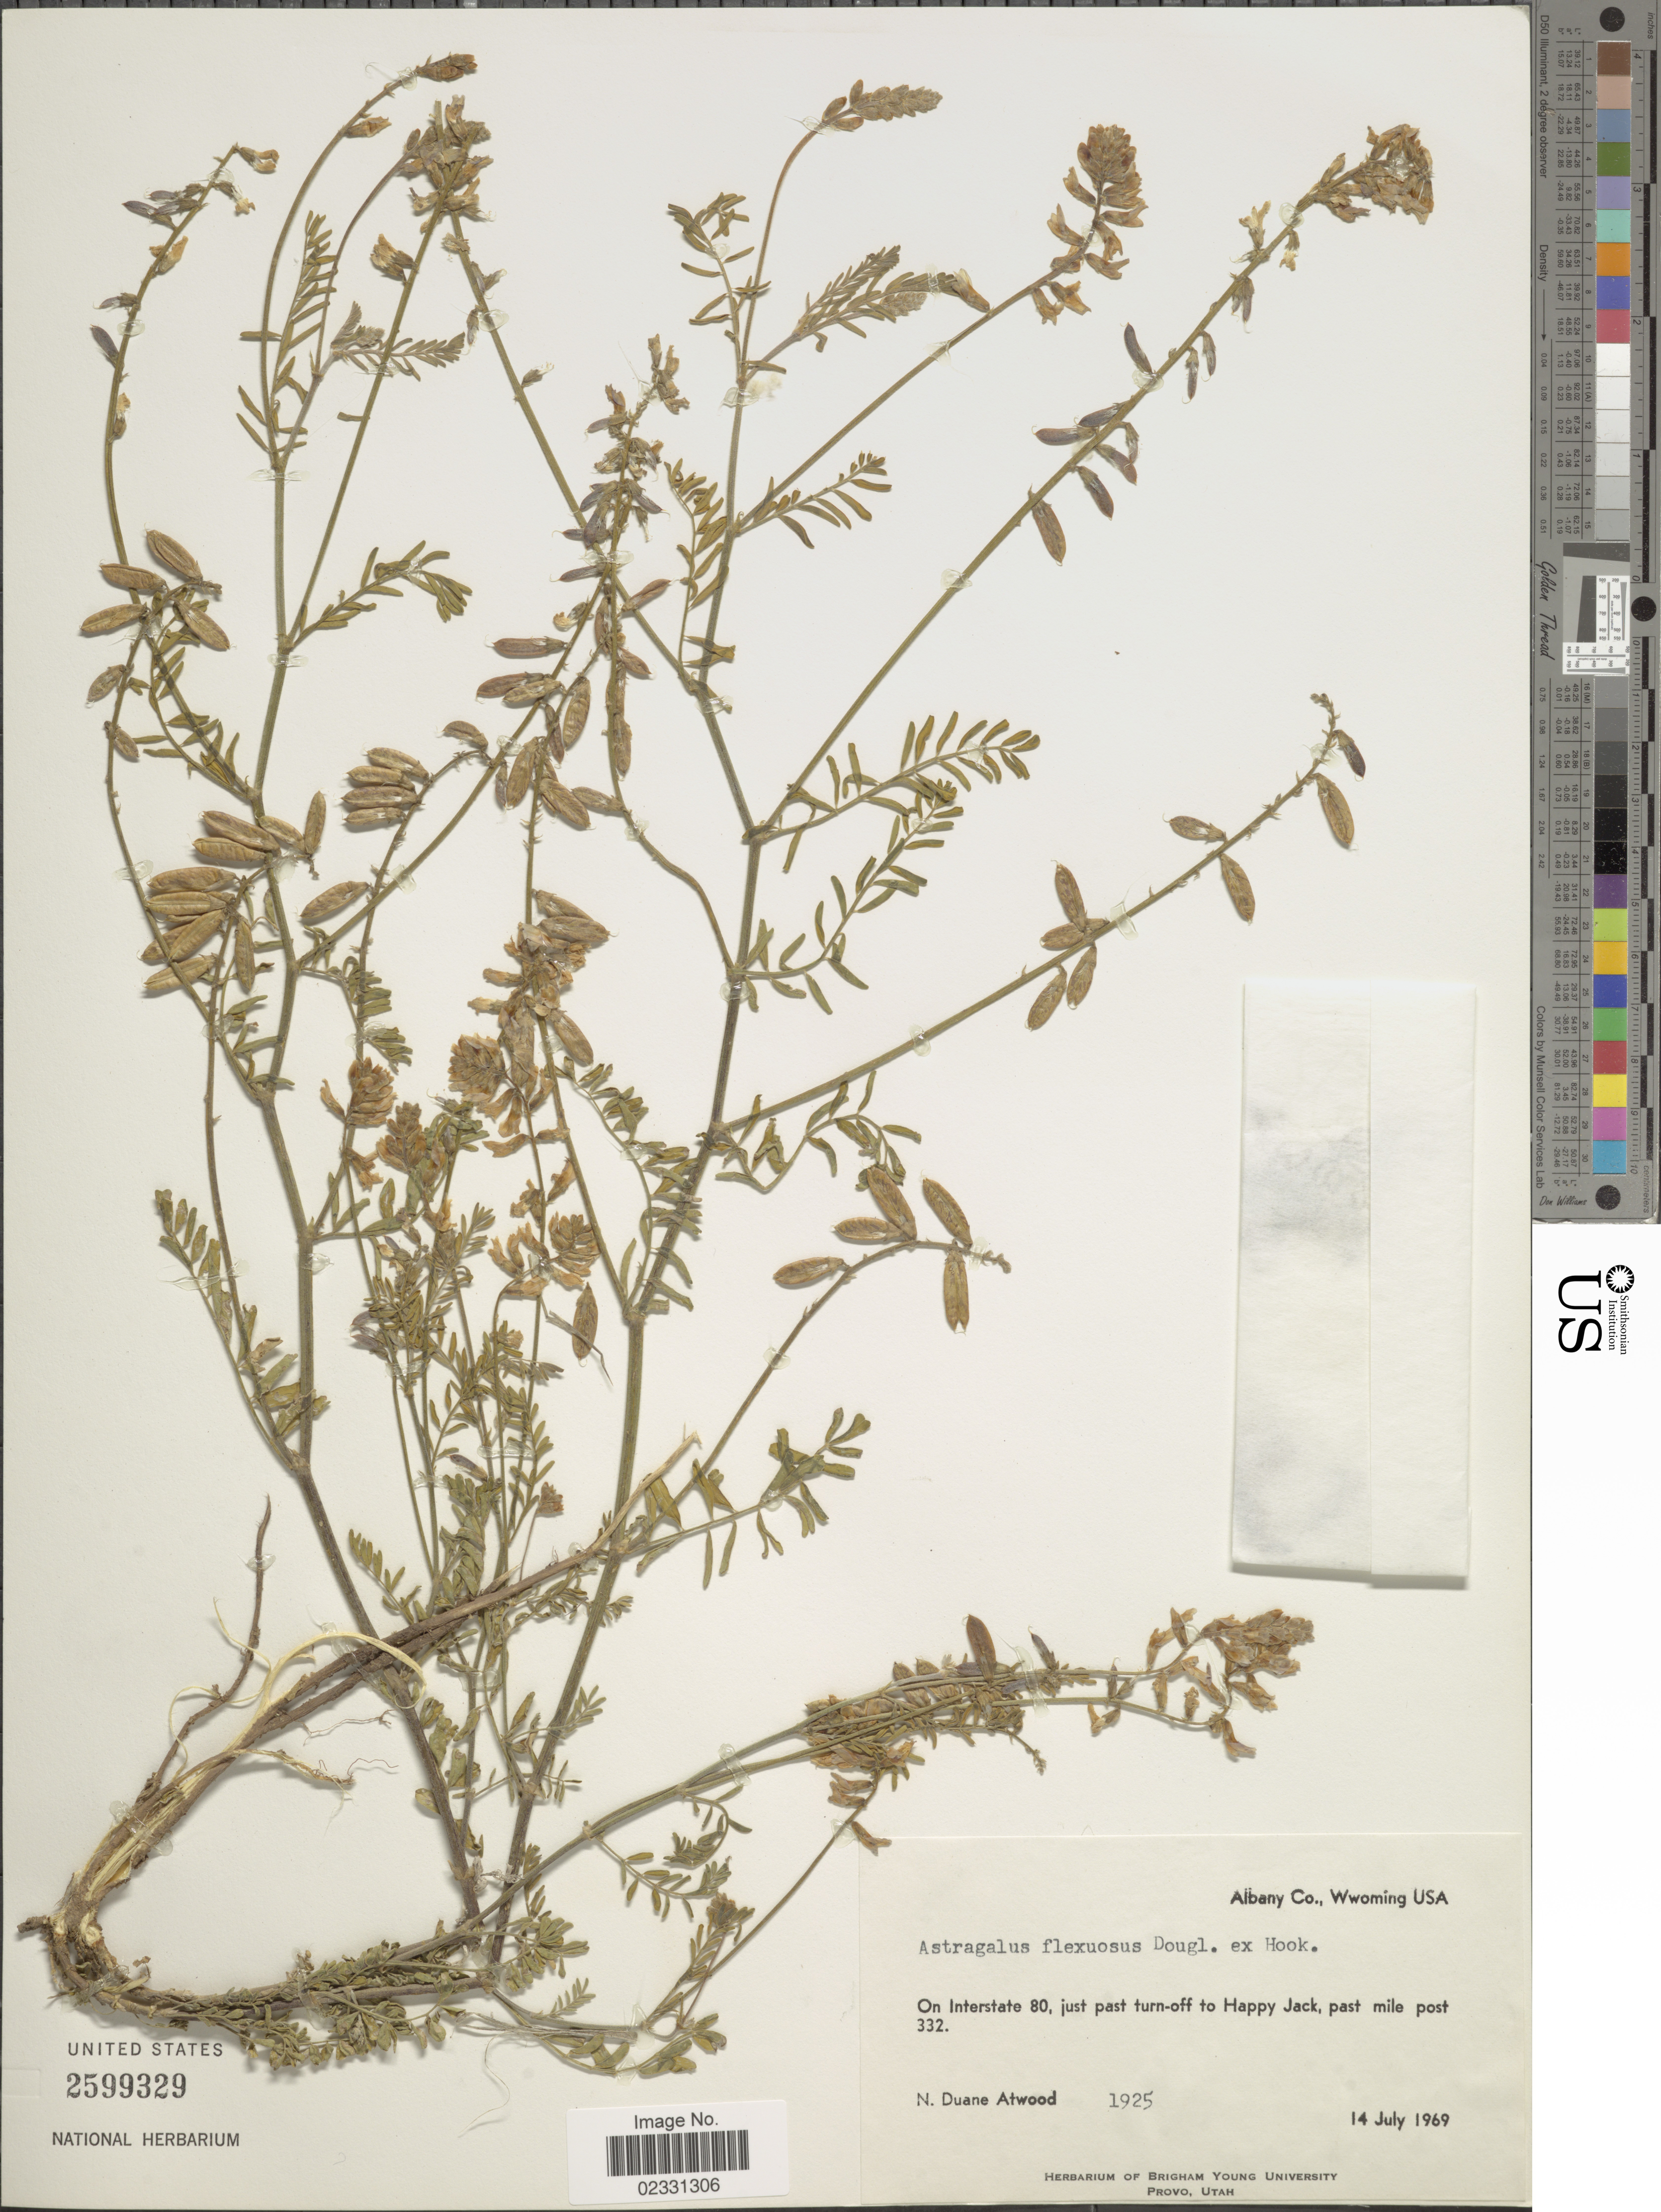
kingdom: Plantae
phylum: Tracheophyta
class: Magnoliopsida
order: Fabales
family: Fabaceae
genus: Astragalus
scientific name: Astragalus flexuosus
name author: (Hook.) Douglas ex G. Don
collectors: N. Atwood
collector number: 1925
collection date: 1969-07-14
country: United States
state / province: Wyoming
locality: Albany Co., On interstate 80, just past turn-off to Happy Jack, past mile post 332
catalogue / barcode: US 2599329